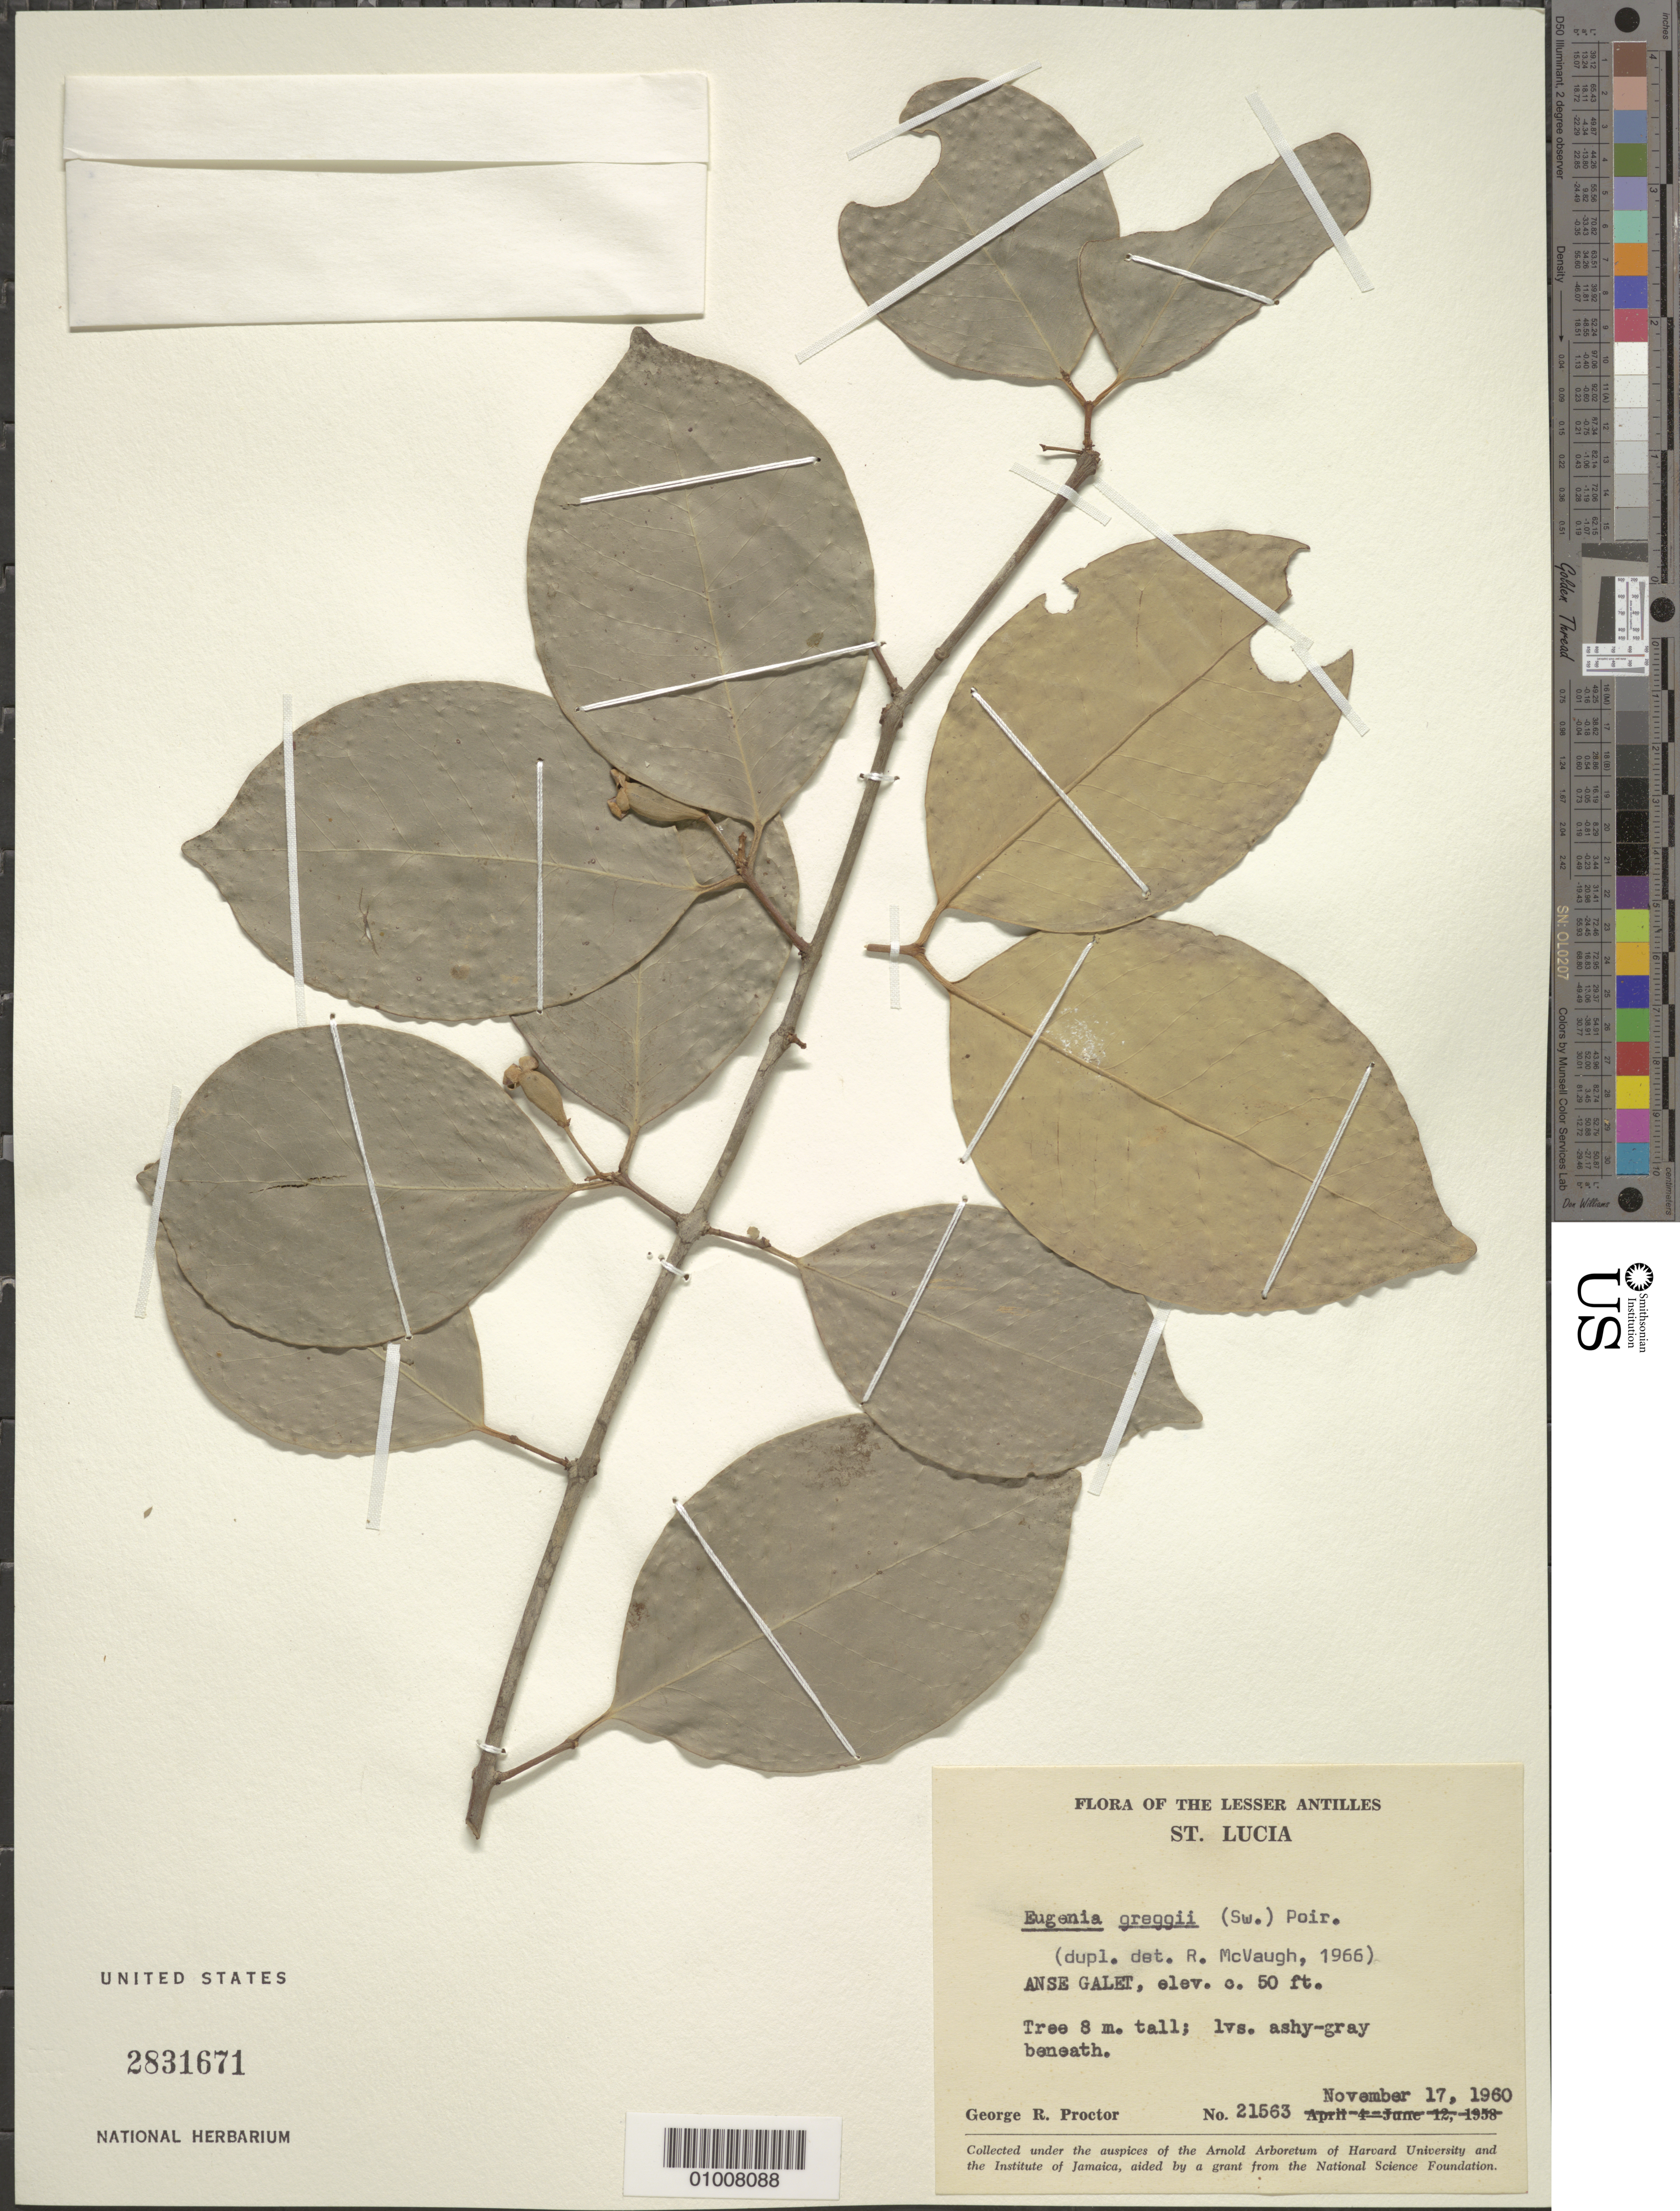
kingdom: Plantae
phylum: Tracheophyta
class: Magnoliopsida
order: Myrtales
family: Myrtaceae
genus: Eugenia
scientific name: Eugenia gregii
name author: (Sw.) Poir.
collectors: G. R. Proctor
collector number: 21563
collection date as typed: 17 Nov 1960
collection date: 1960-11-17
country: St. Lucia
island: St. Lucia I.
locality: Anse Galet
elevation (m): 15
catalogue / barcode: US 2831671